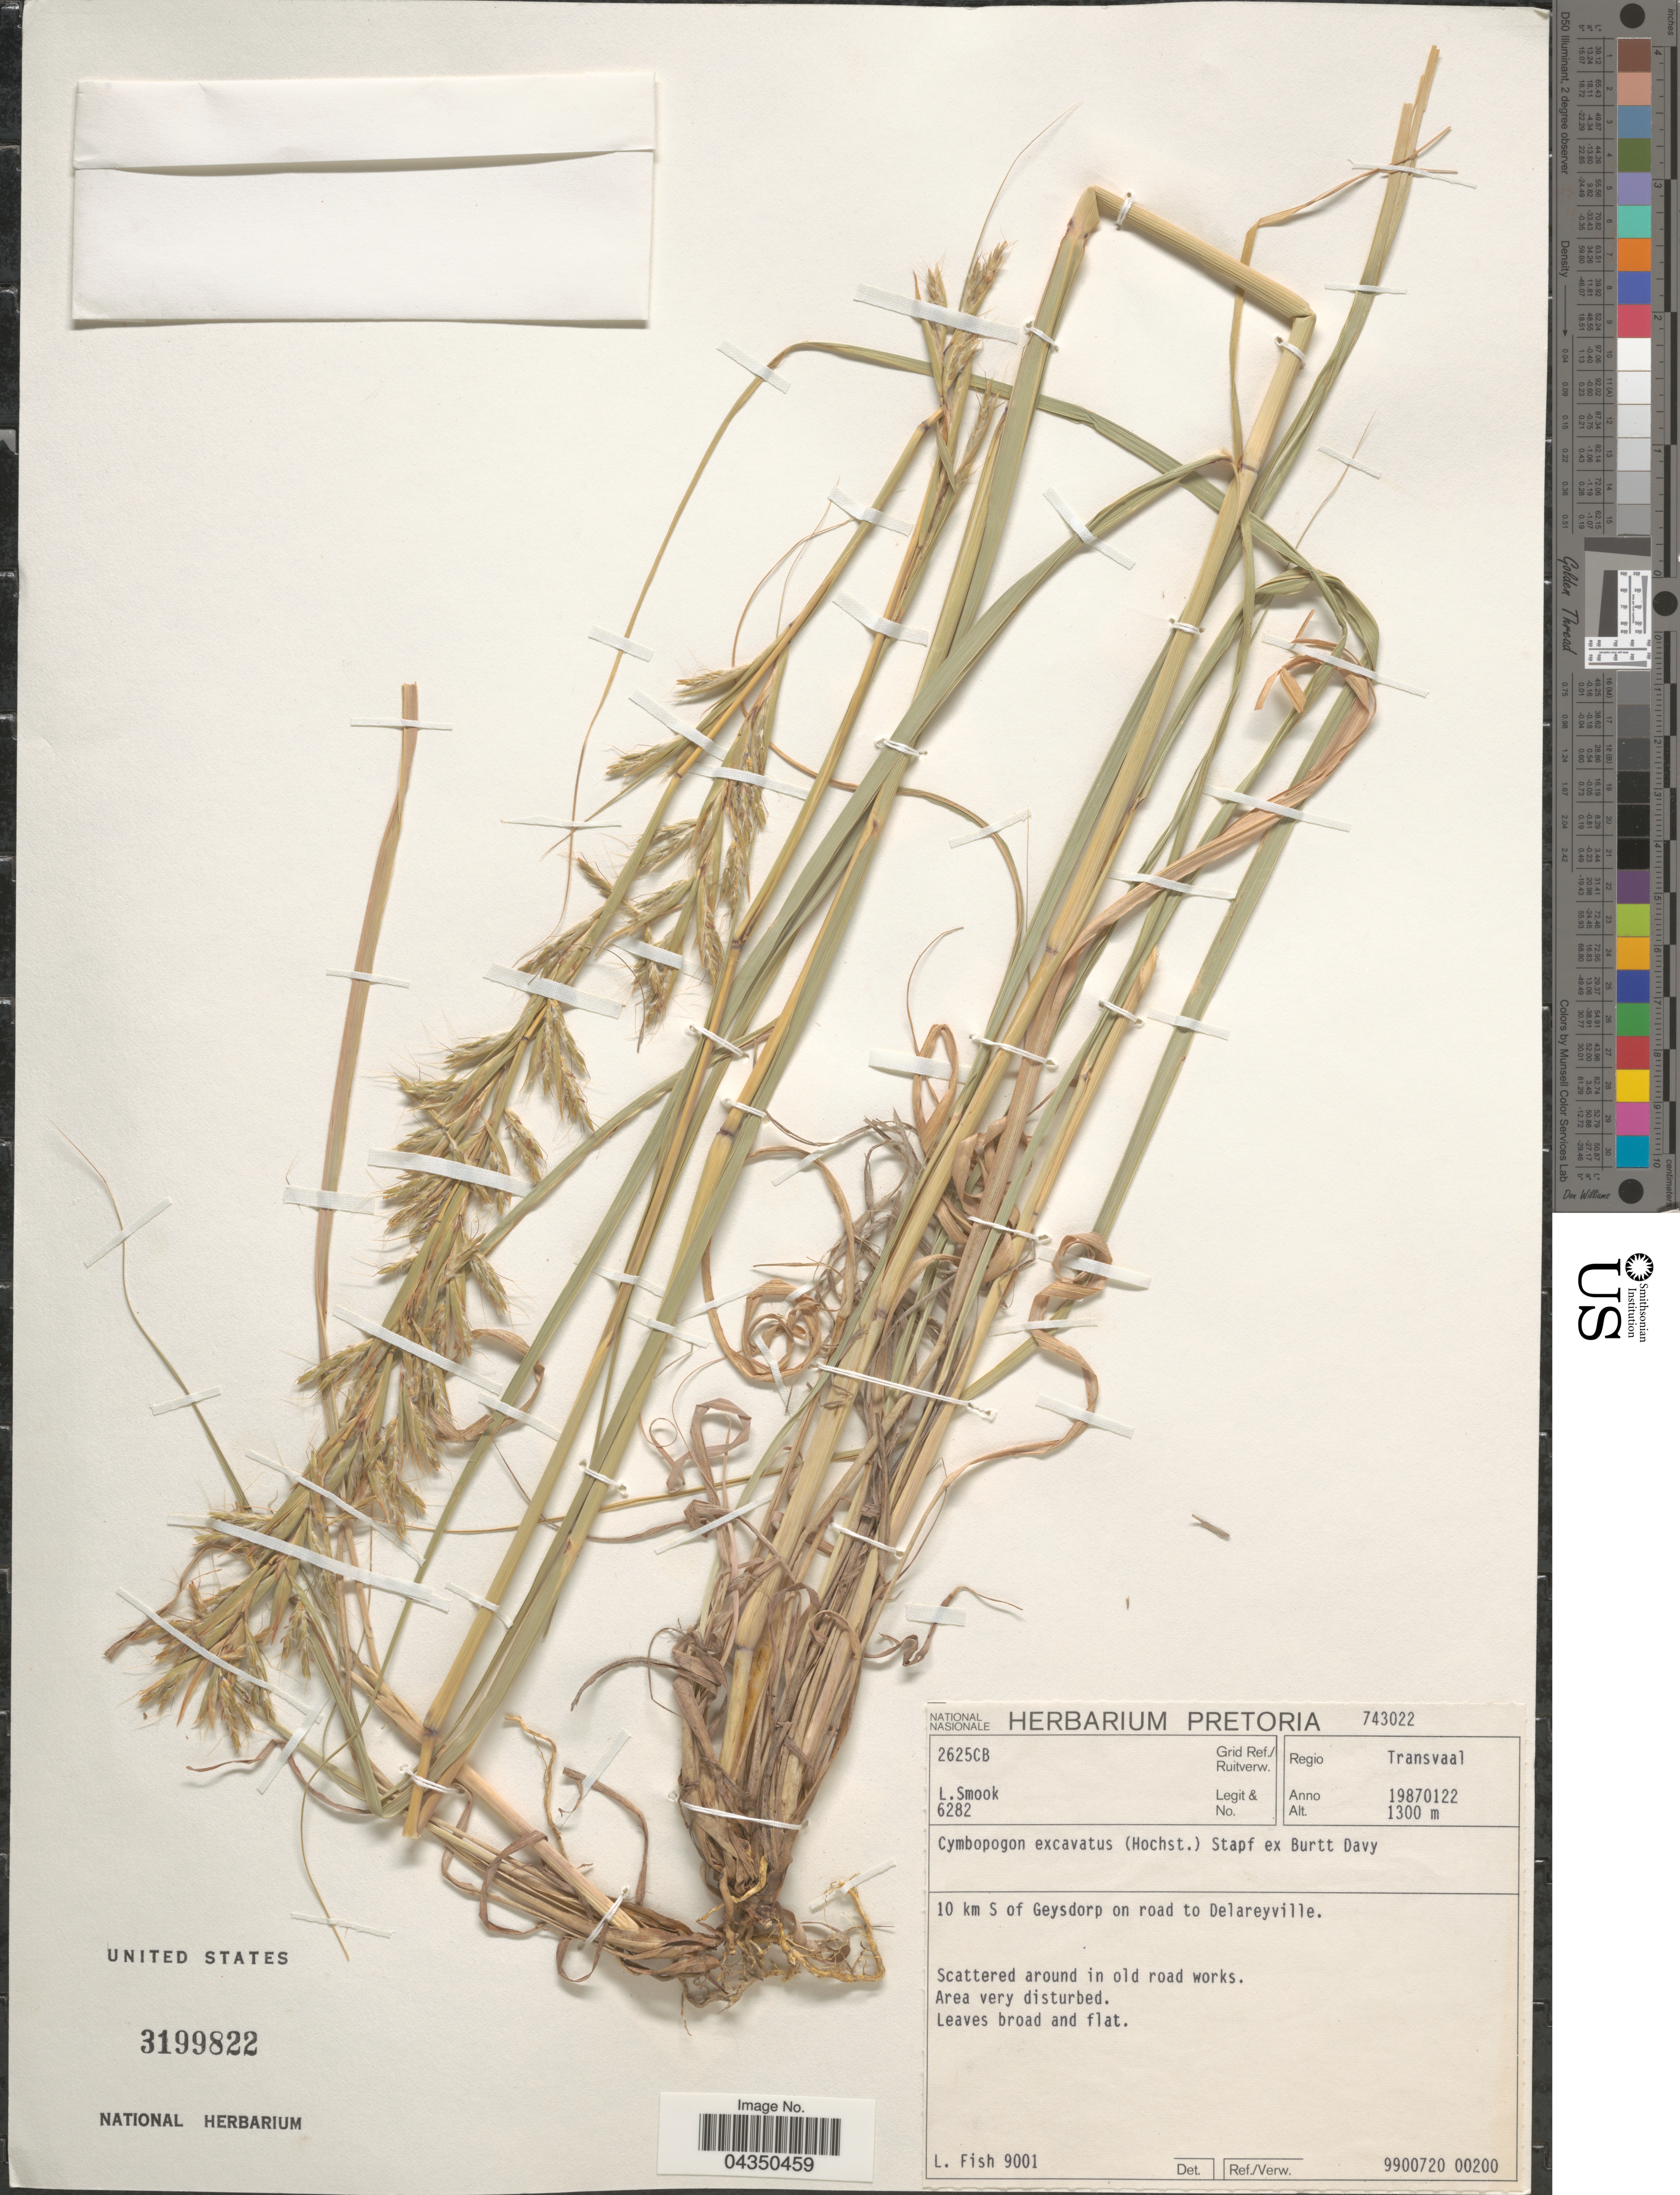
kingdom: Plantae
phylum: Tracheophyta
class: Liliopsida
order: Poales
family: Poaceae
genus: Cymbopogon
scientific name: Cymbopogon caesius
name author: (Nees ex Hook. & Arn.) Stapf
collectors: L. Smook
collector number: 6282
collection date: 1987-01-22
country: South Africa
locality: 2625CB Grid Ref./Ruitverw. Regio Transvaal. 10 km S of Geysdorp on road to Delareyville.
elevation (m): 1300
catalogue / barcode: US 3199822